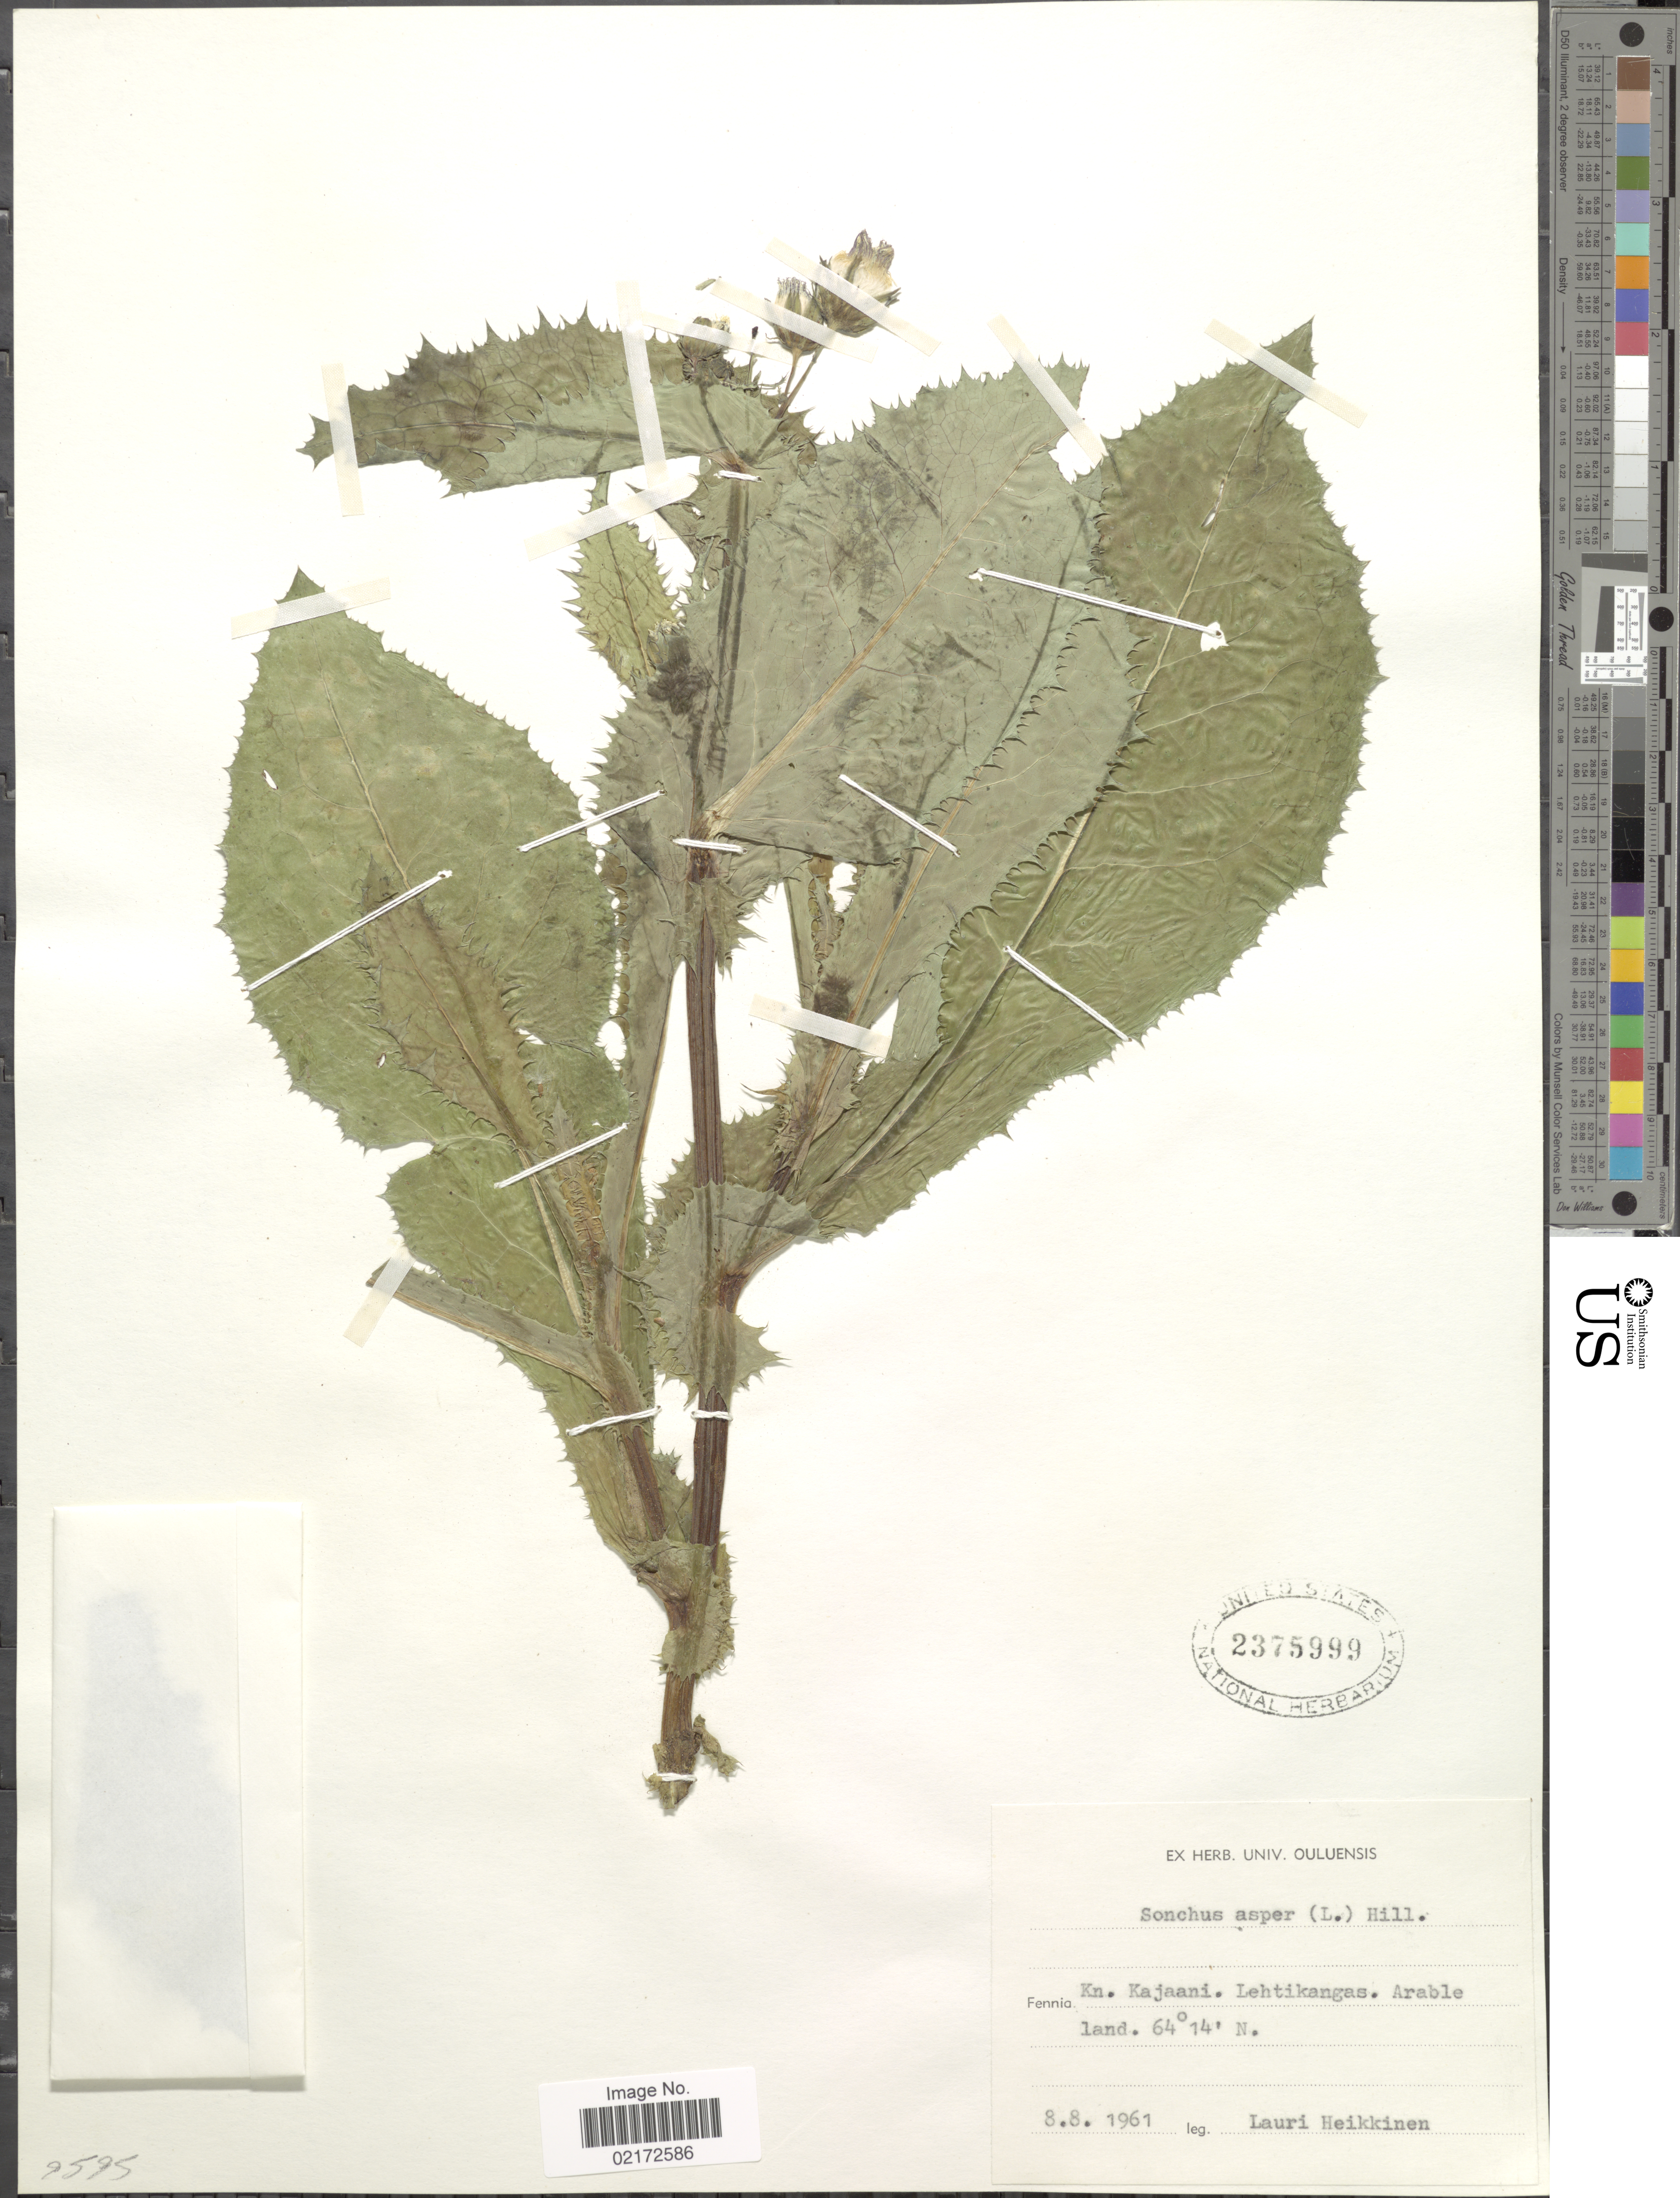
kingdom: Plantae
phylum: Tracheophyta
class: Magnoliopsida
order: Asterales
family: Asteraceae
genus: Sonchus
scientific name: Sonchus asper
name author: (L.) Hill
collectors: L. Heikkinen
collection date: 1961-08-08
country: Finland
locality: Fennia. Kn. Kajaani. Lehtikangas. Arable land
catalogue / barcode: US 2375999